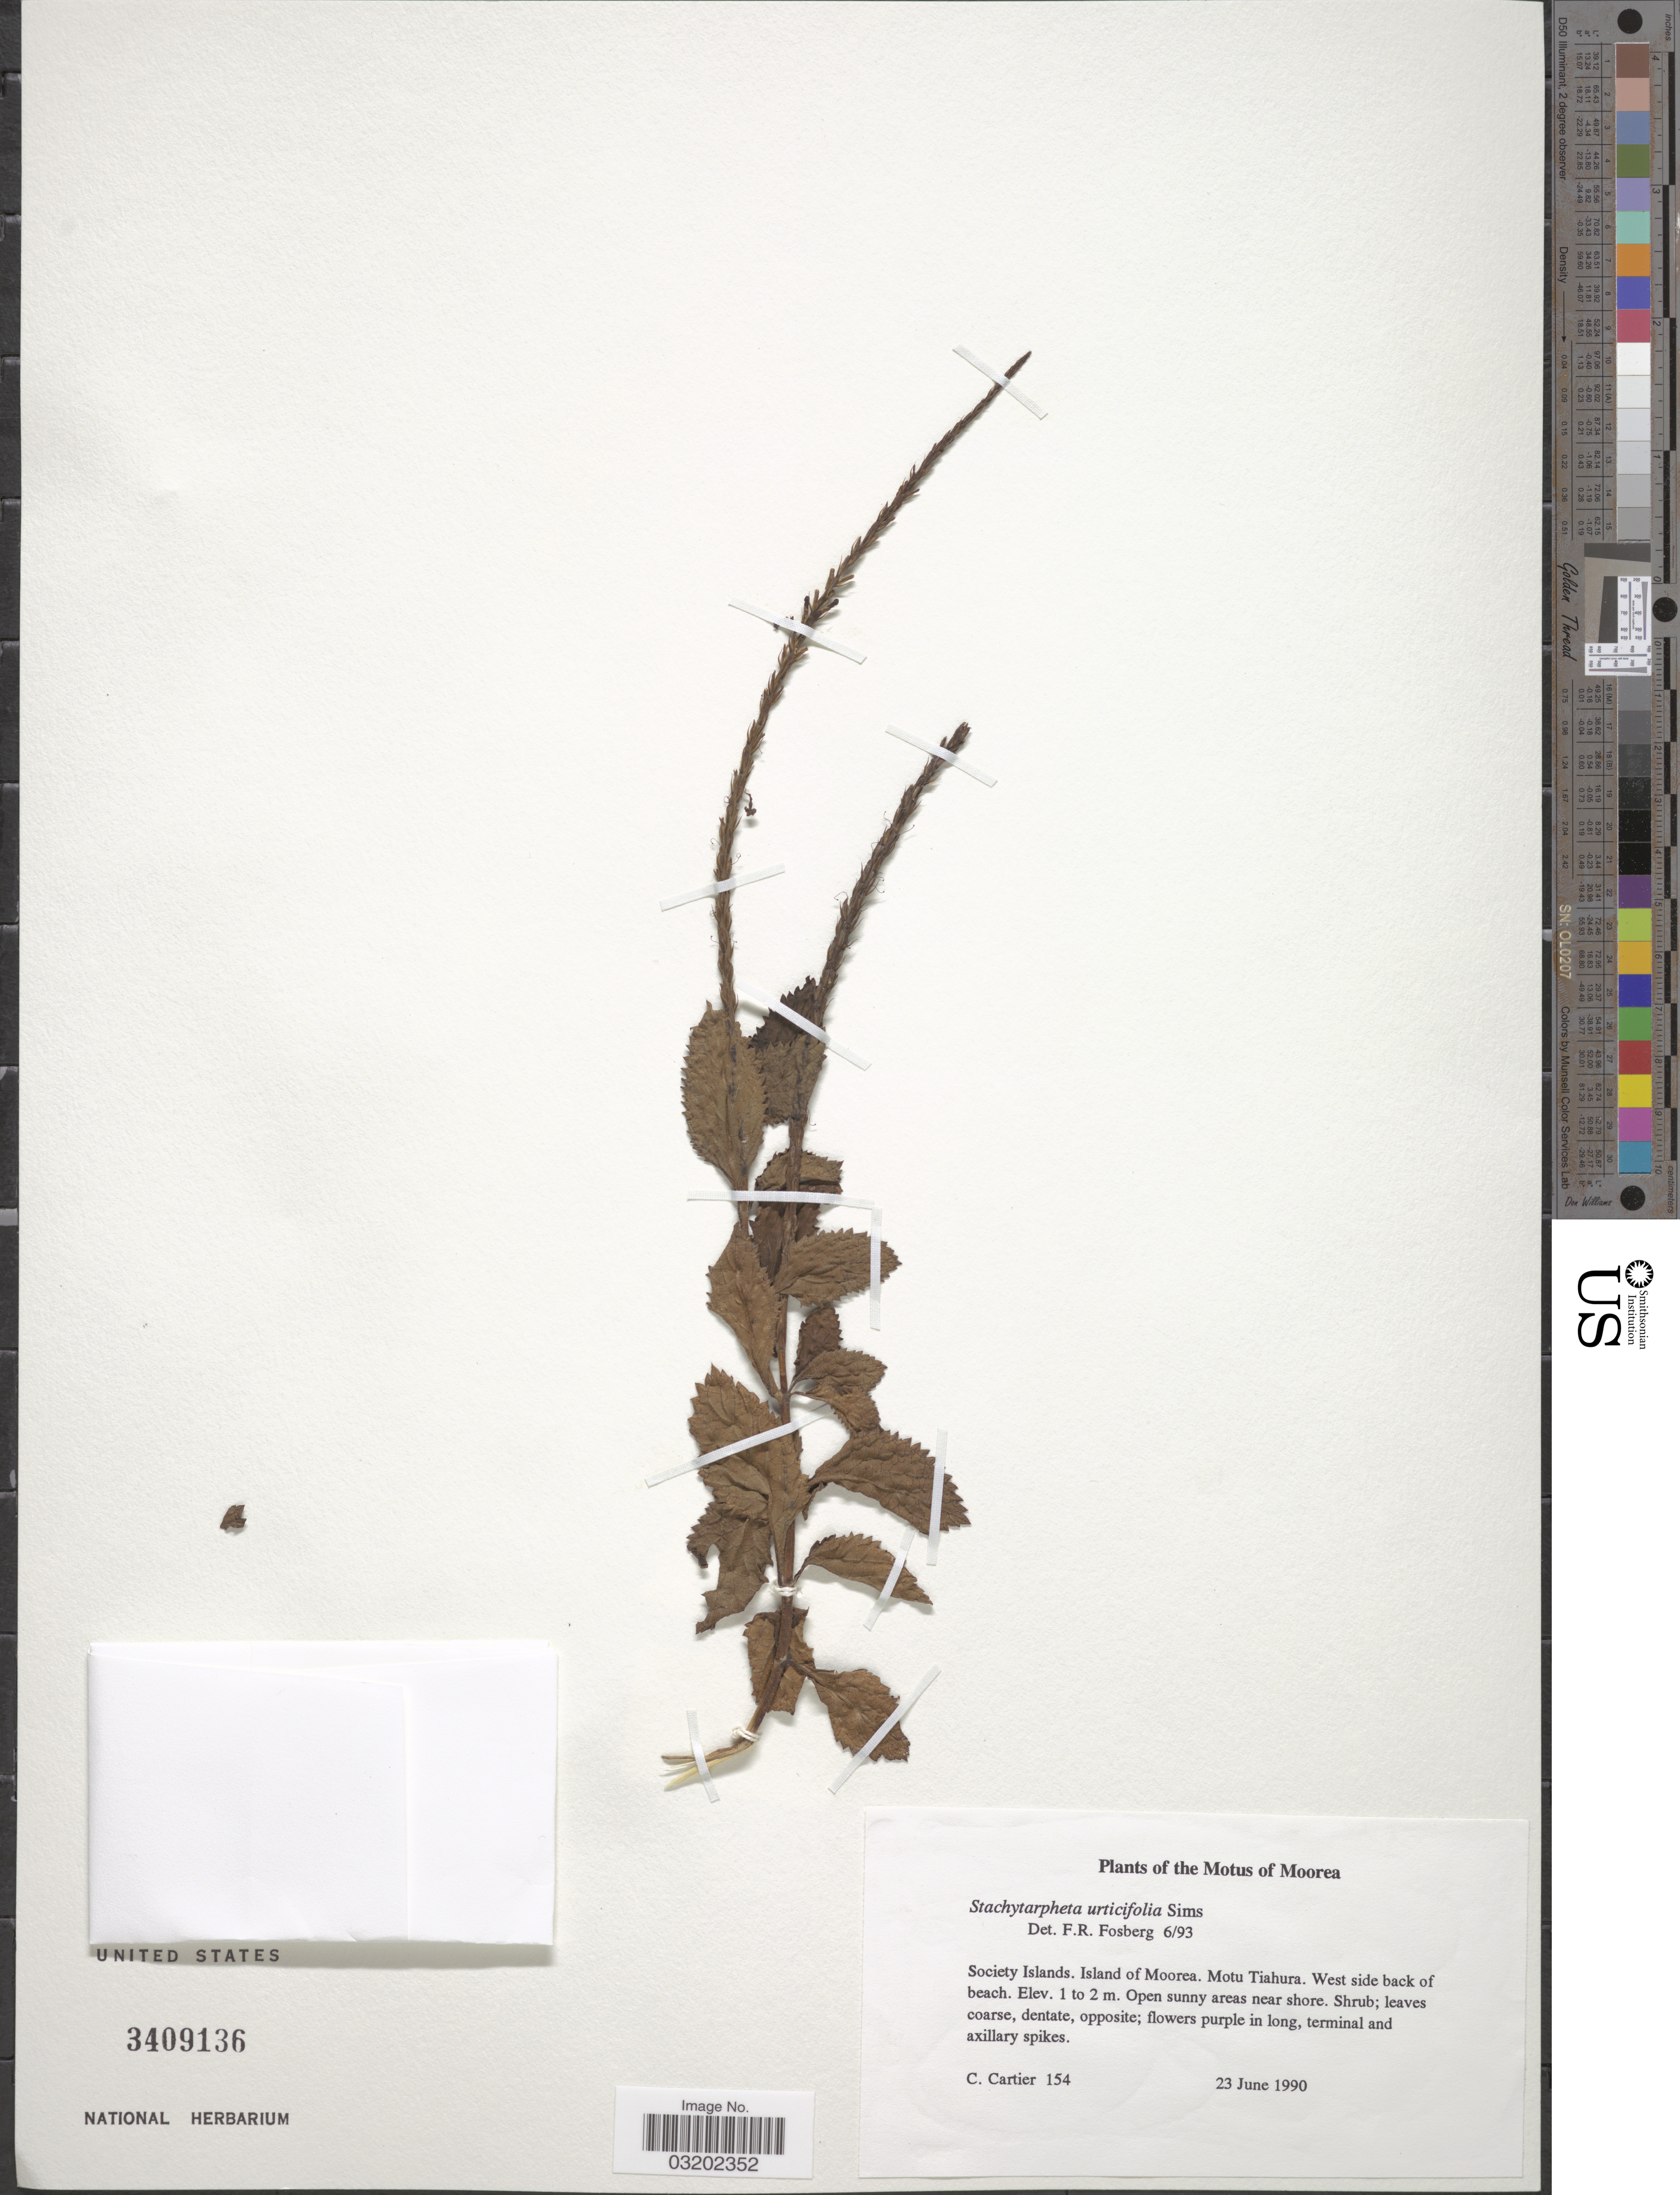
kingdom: Plantae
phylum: Tracheophyta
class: Magnoliopsida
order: Lamiales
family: Verbenaceae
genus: Stachytarpheta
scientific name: Stachytarpheta urticifolia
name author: Sims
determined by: Fosberg, F. R.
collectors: C. Cartier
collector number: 154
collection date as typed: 23 Jun 1990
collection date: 1990-06-23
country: French Polynesia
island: Moorea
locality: West side back of beach, Tiahura [Society Is.]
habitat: Open sunny areas near shore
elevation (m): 1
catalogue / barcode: US 3409136